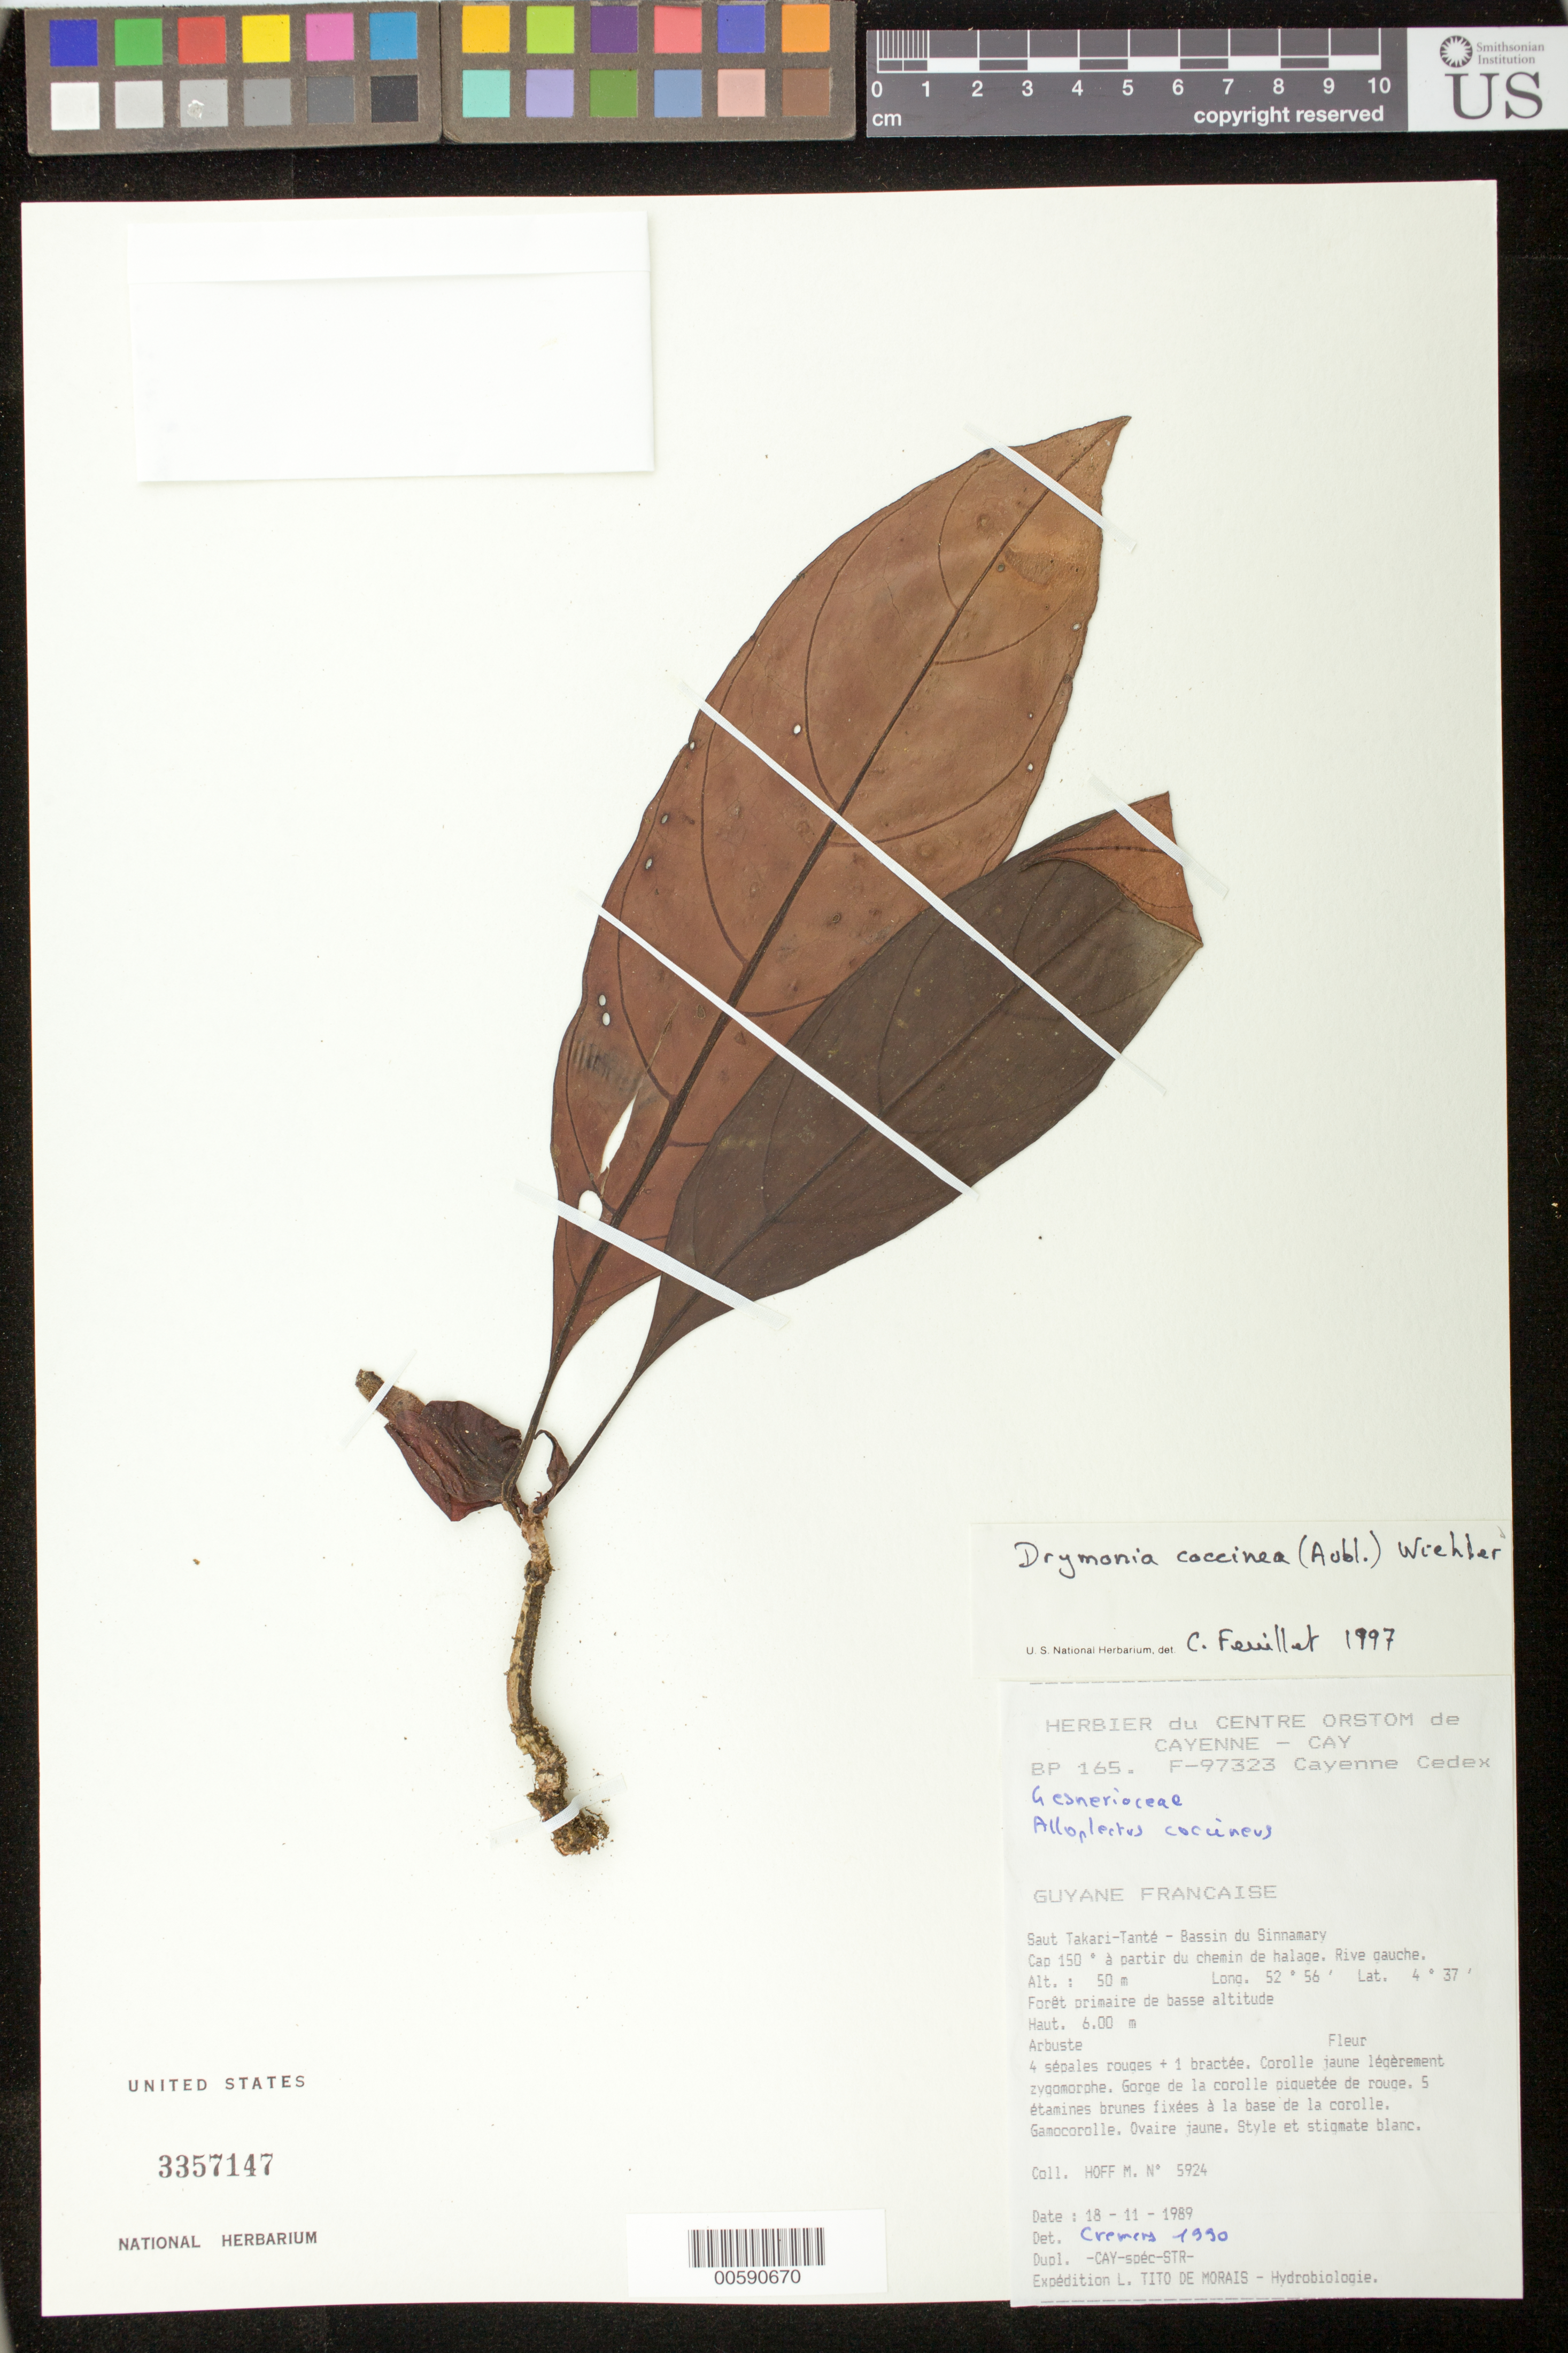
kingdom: Plantae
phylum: Tracheophyta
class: Magnoliopsida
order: Lamiales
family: Gesneriaceae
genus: Drymonia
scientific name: Drymonia coccinea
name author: (Aubl.) Wiehler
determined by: Skog, Laurence E.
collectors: M. Hoff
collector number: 5924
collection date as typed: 18 Nov 1989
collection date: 1989-11-18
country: French Guiana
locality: Saut Takari-Tanté; bassin du Sinnamary, Cap 150° à partir du chemin de halage, rive gauche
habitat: Forêt primaire de basse altitude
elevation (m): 50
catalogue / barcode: US 3357147